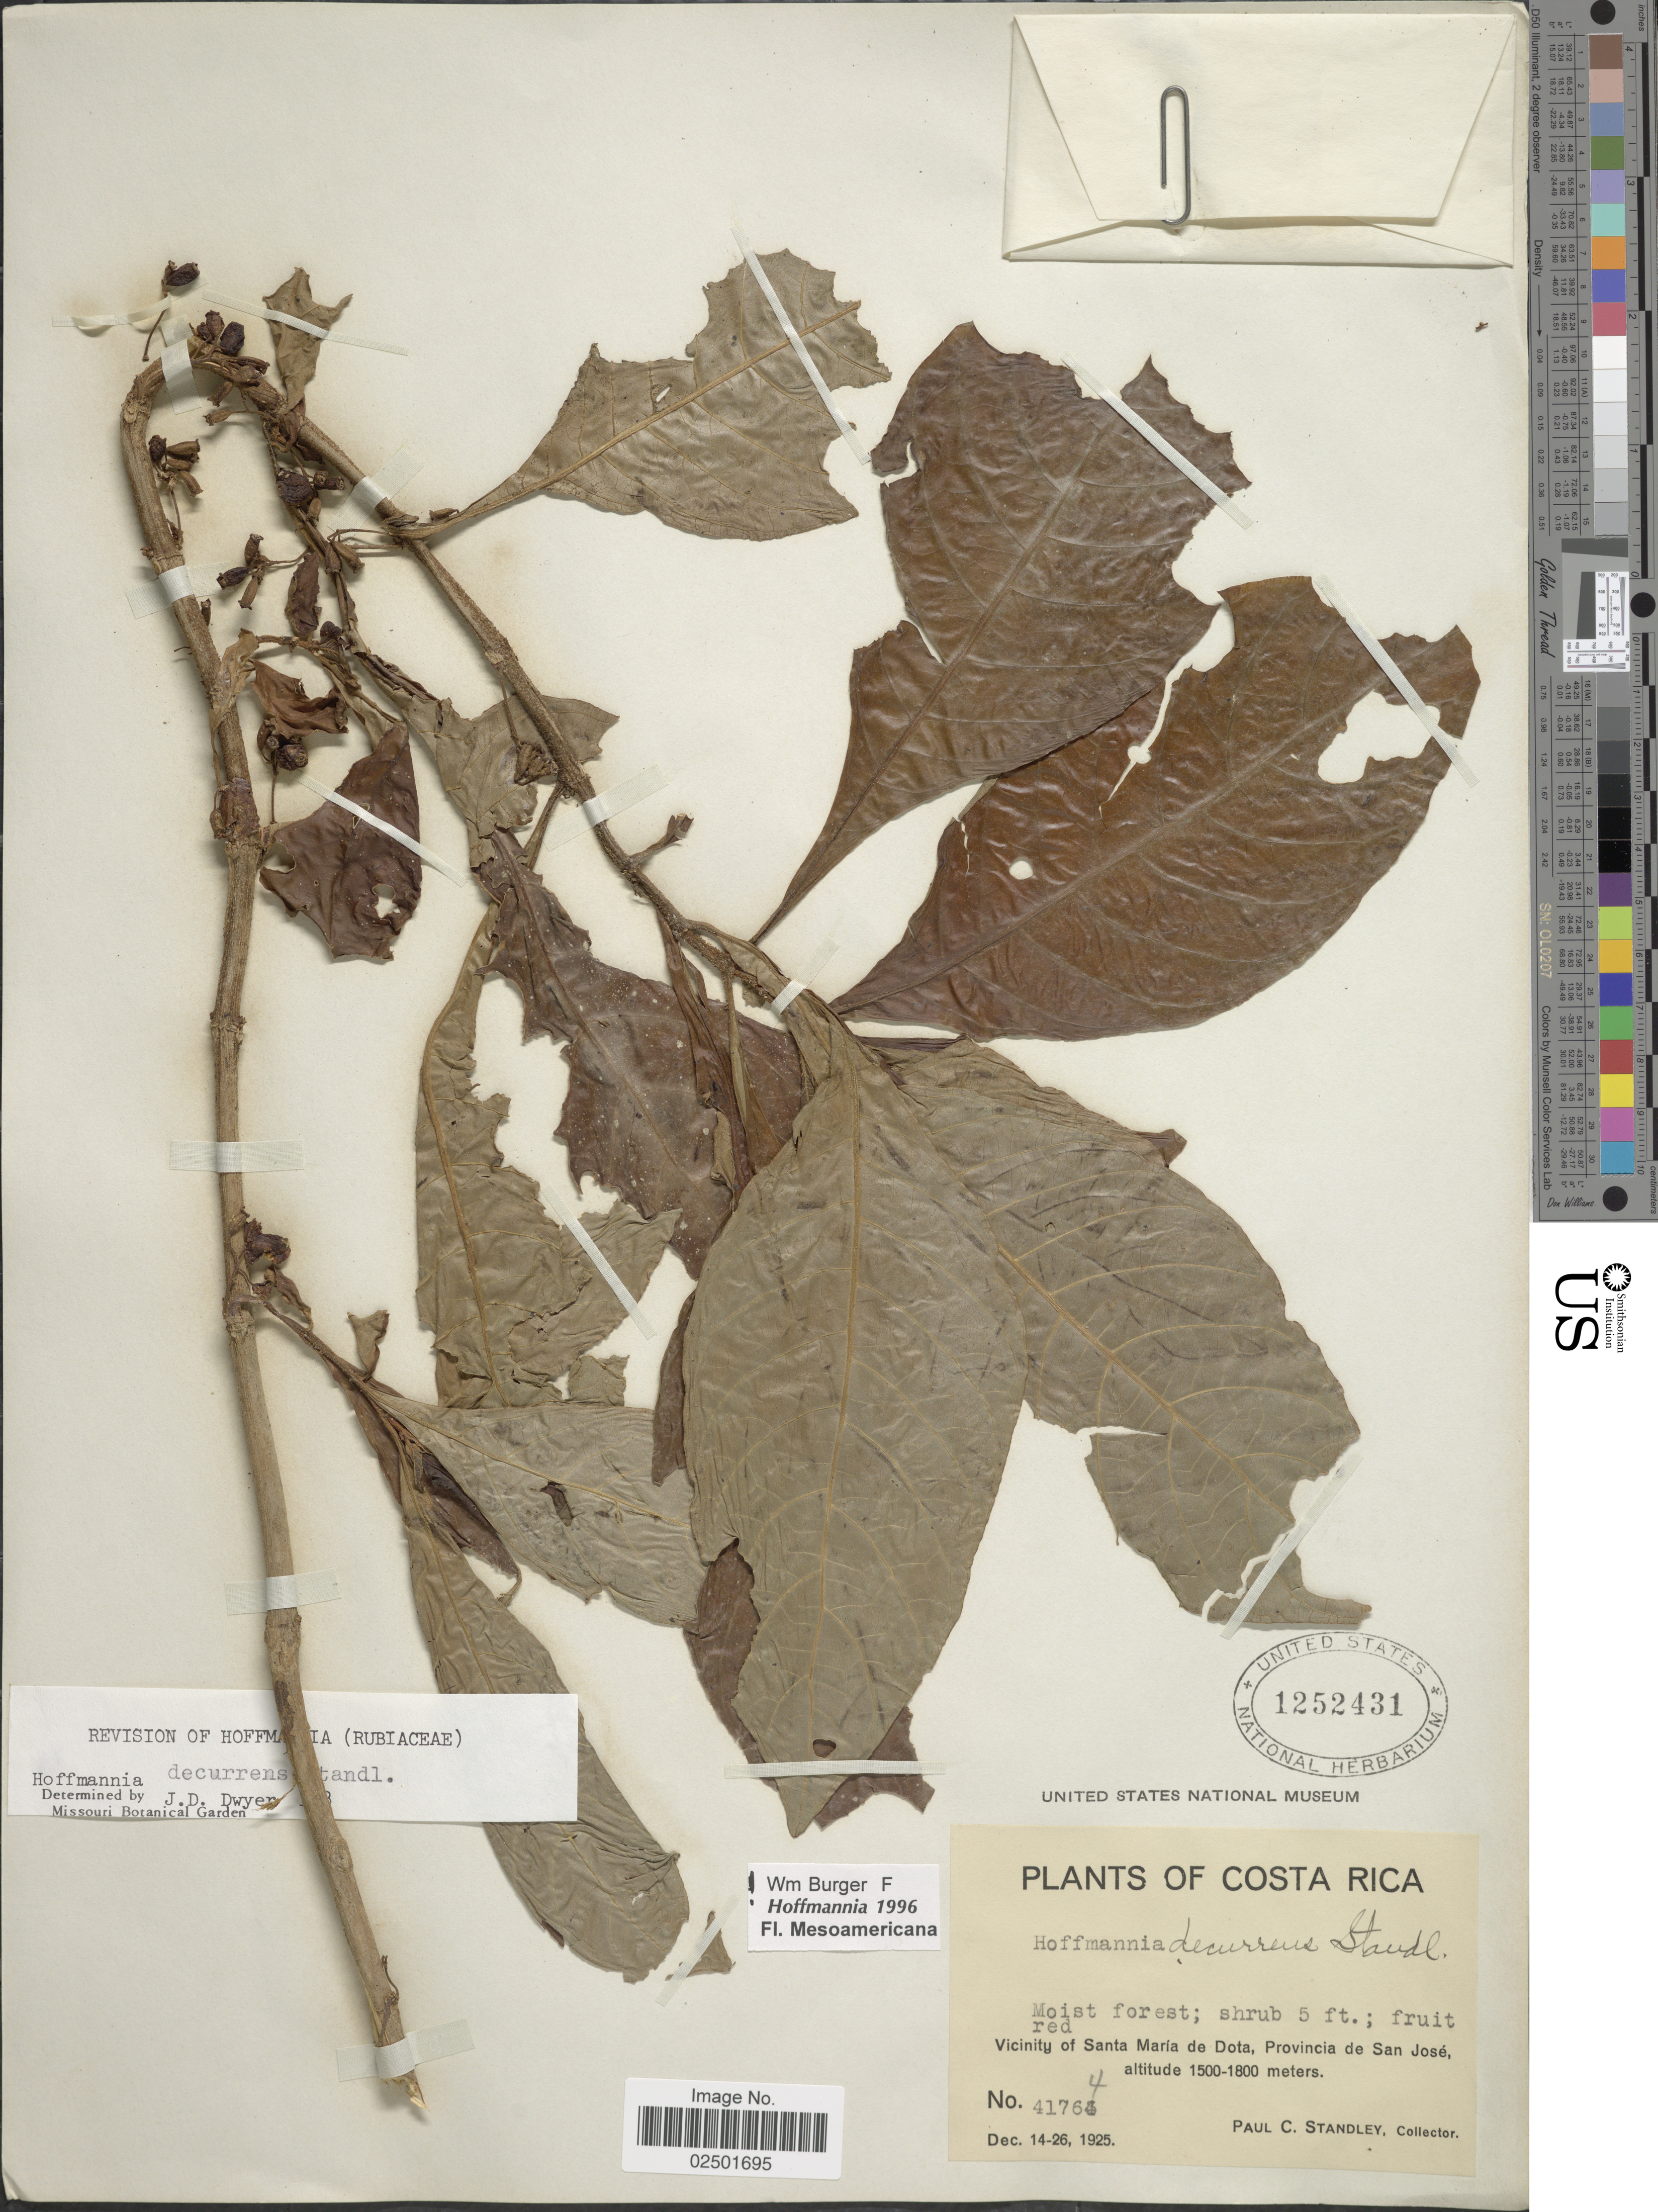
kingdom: Plantae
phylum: Tracheophyta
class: Magnoliopsida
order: Gentianales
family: Rubiaceae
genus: Hoffmannia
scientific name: Hoffmannia decurrens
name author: Standl.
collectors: P. C. Standley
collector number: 41764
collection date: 1925-12-14/1925-12-26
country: Costa Rica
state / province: San José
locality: Vicinity of Santa Maria de Dota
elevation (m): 1500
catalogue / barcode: US 1252431